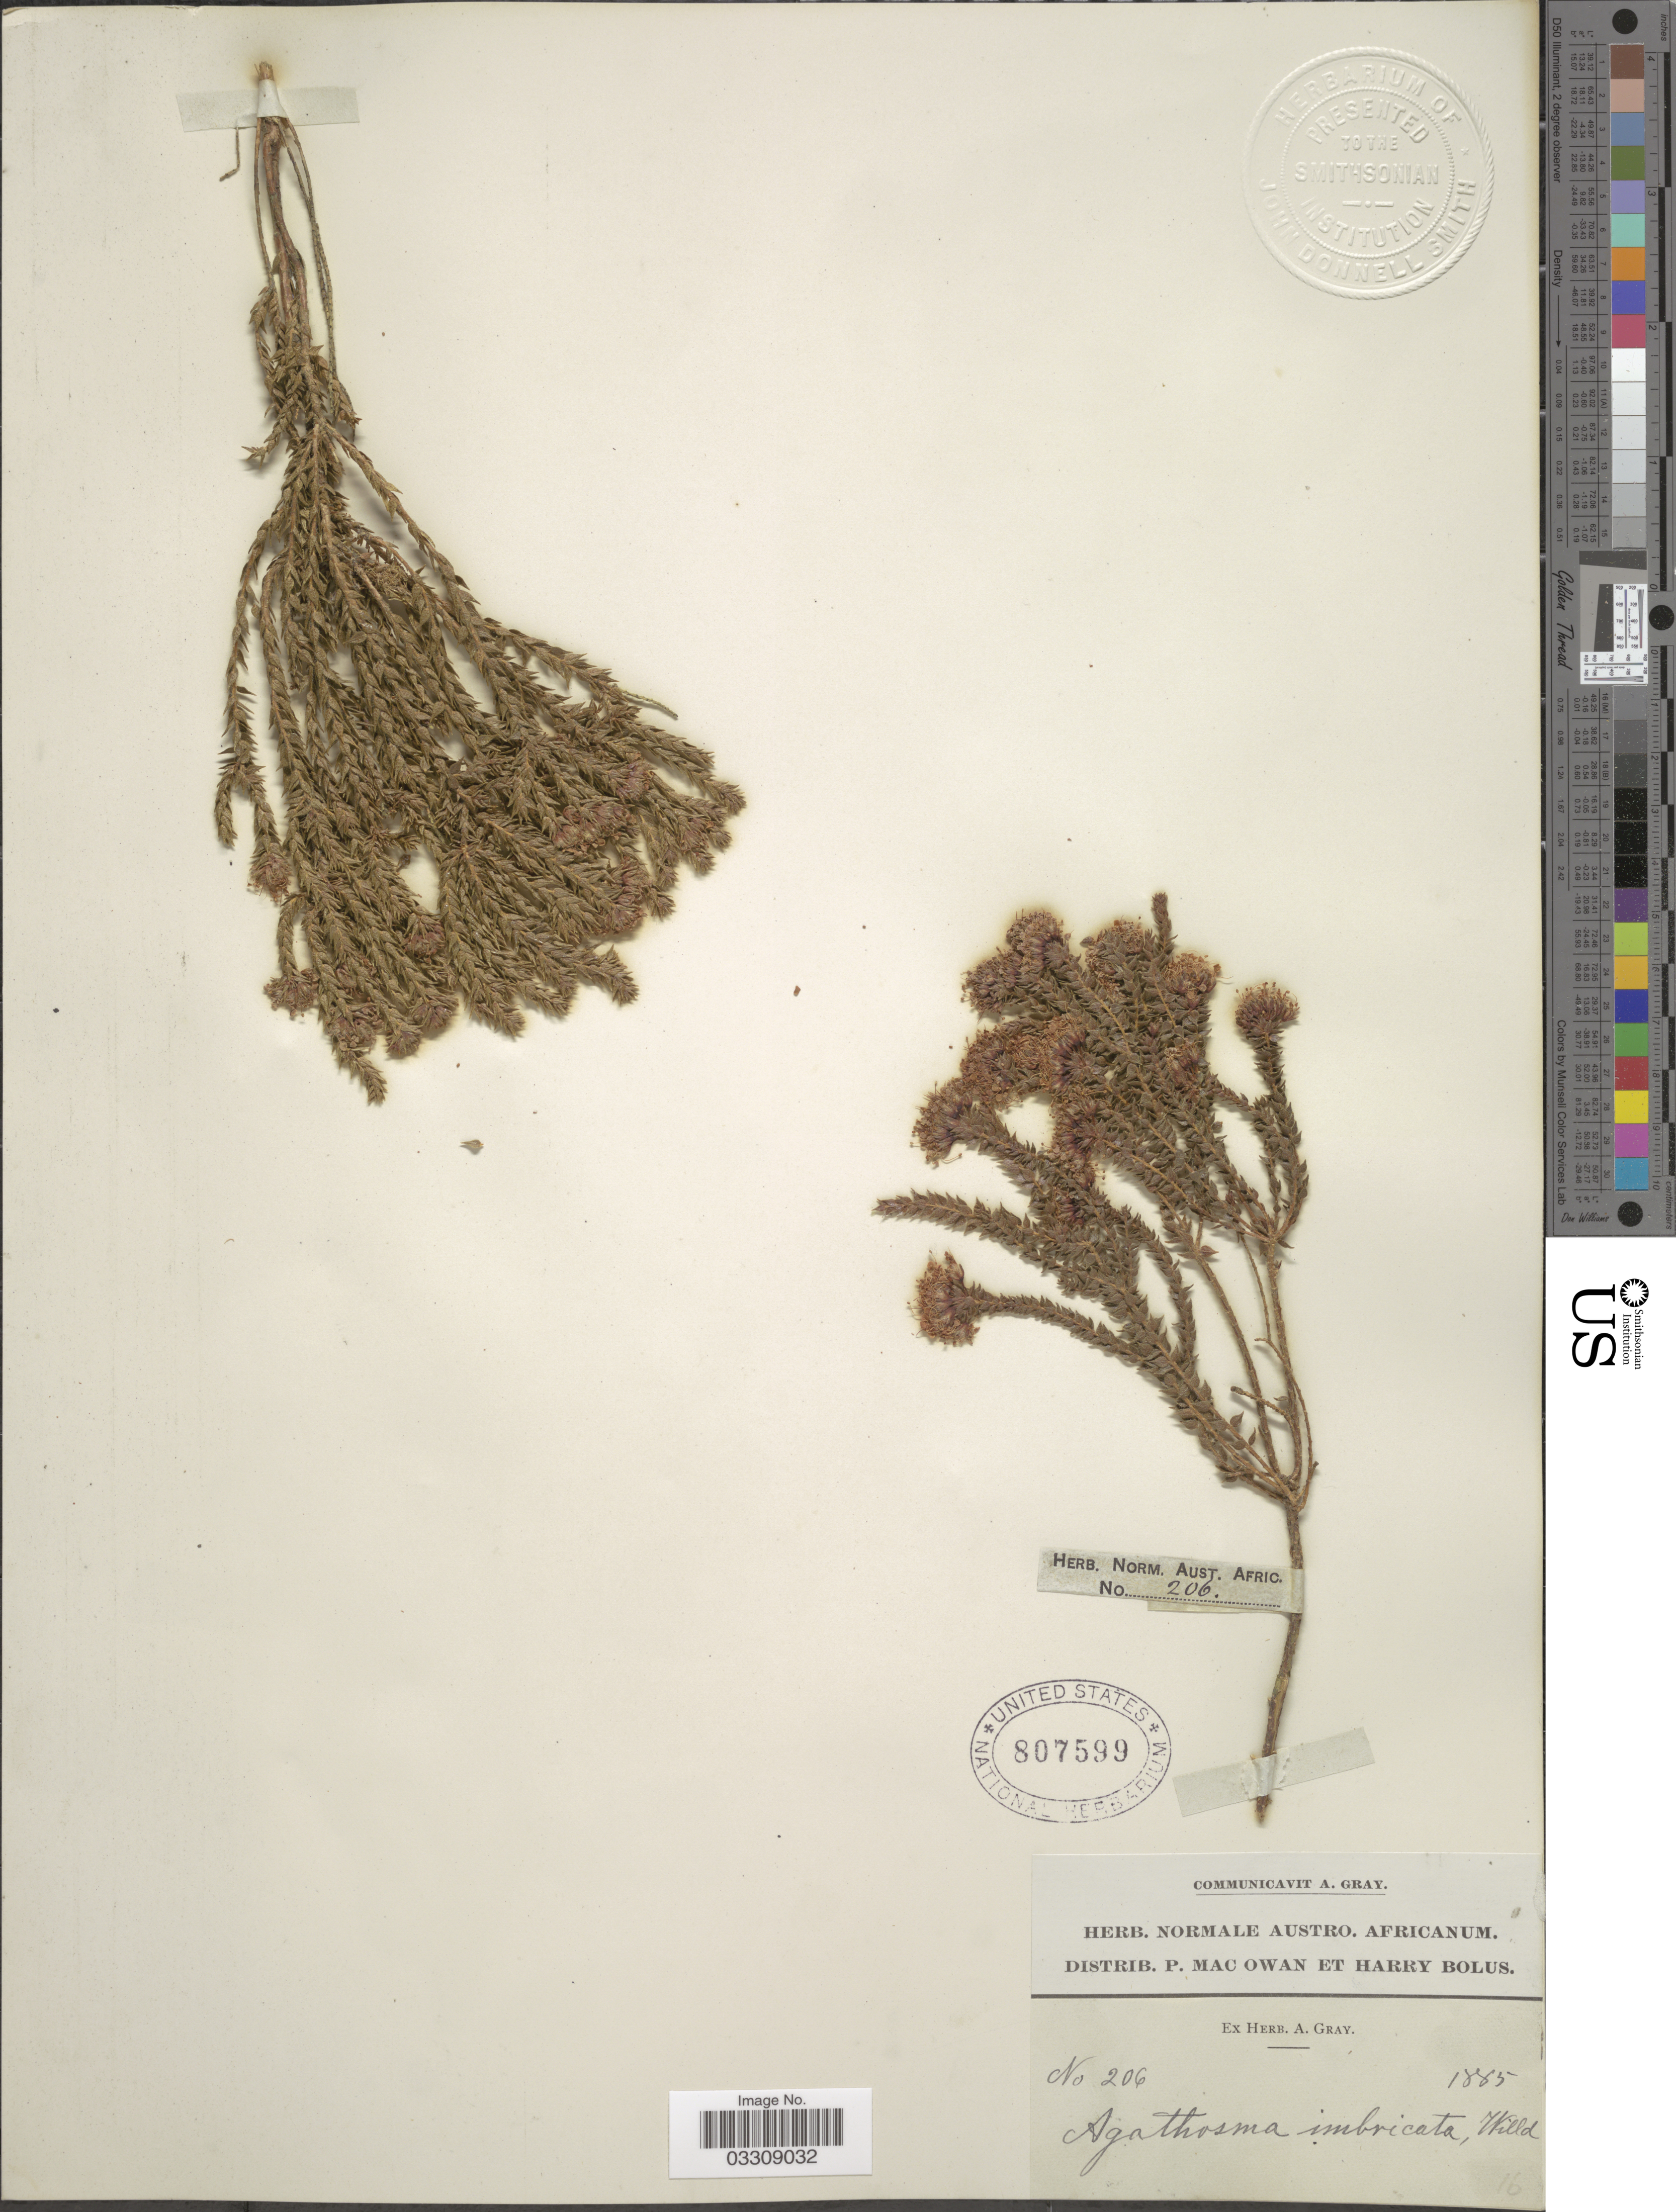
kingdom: Plantae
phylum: Tracheophyta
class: Magnoliopsida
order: Sapindales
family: Rutaceae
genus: Agathosma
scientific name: Agathosma imbricata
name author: Willd.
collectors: ex herb. Gray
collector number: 206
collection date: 1885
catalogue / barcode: US 807599